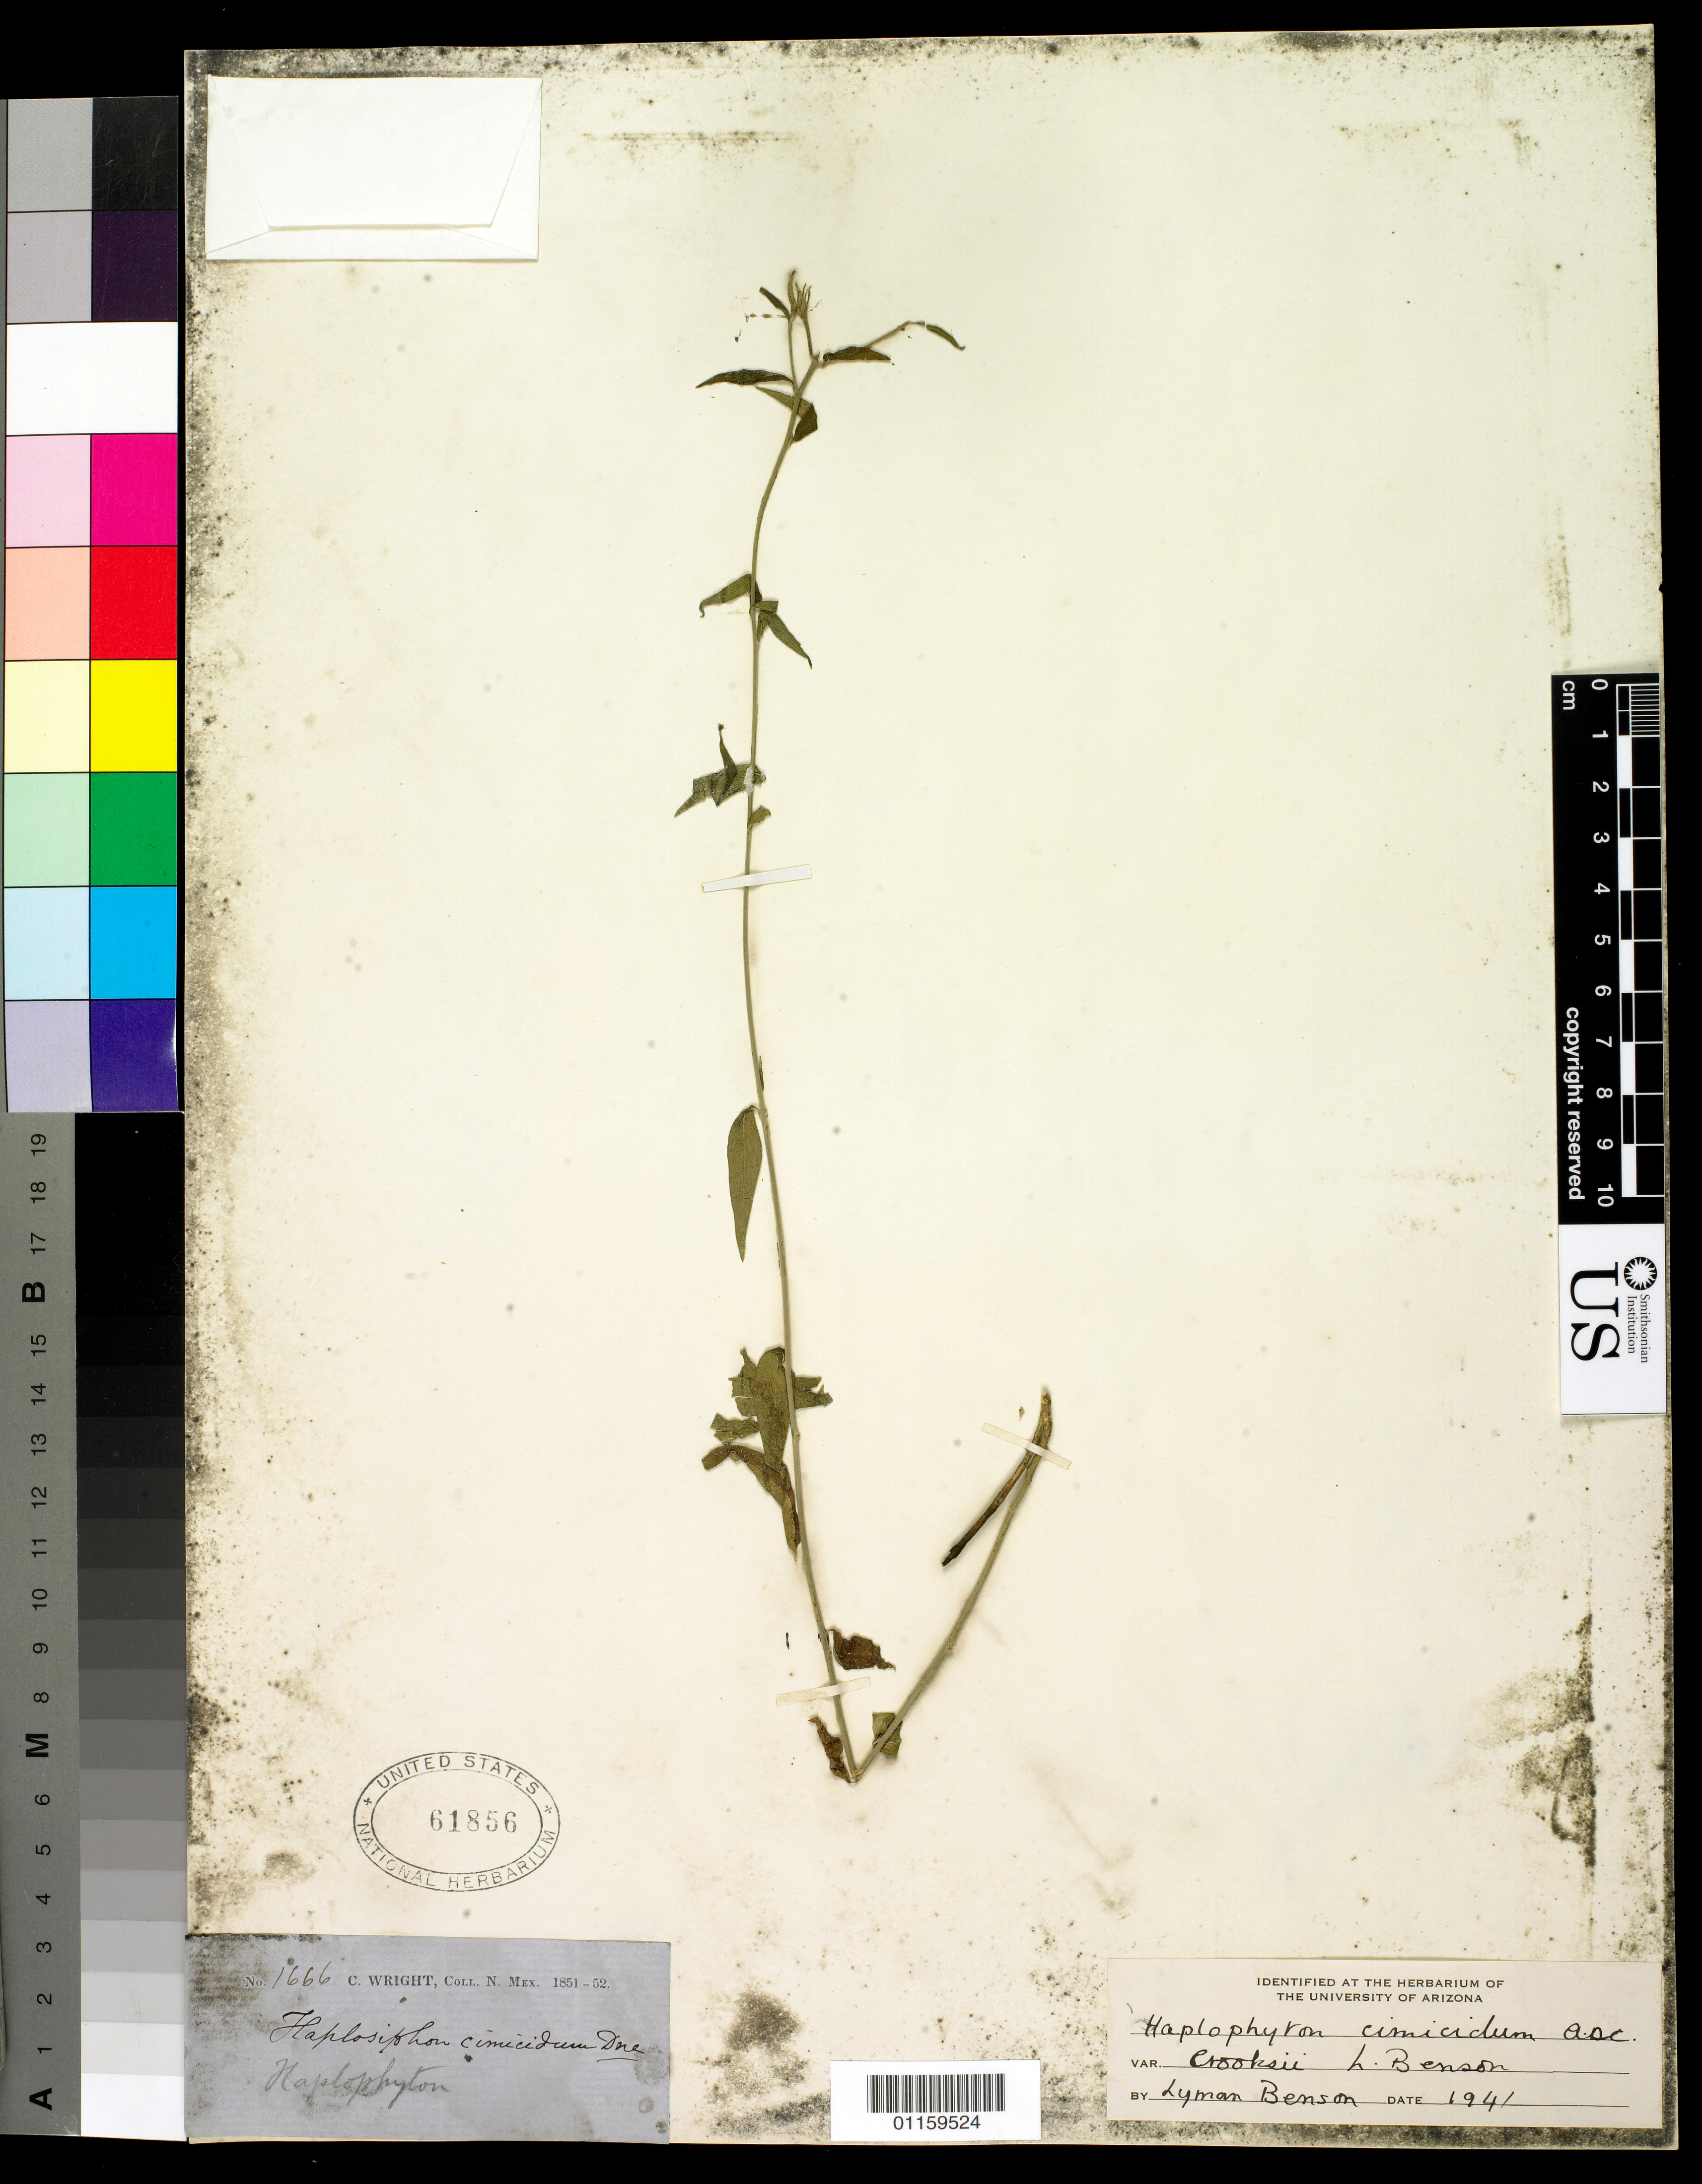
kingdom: Plantae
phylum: Tracheophyta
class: Magnoliopsida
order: Gentianales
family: Apocynaceae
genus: Haplophyton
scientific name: Haplophyton cimicidum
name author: A. DC.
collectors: C. Wright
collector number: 1666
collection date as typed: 1851 to -- --- 1852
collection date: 1851/1852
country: United States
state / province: New Mexico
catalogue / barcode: US 61856